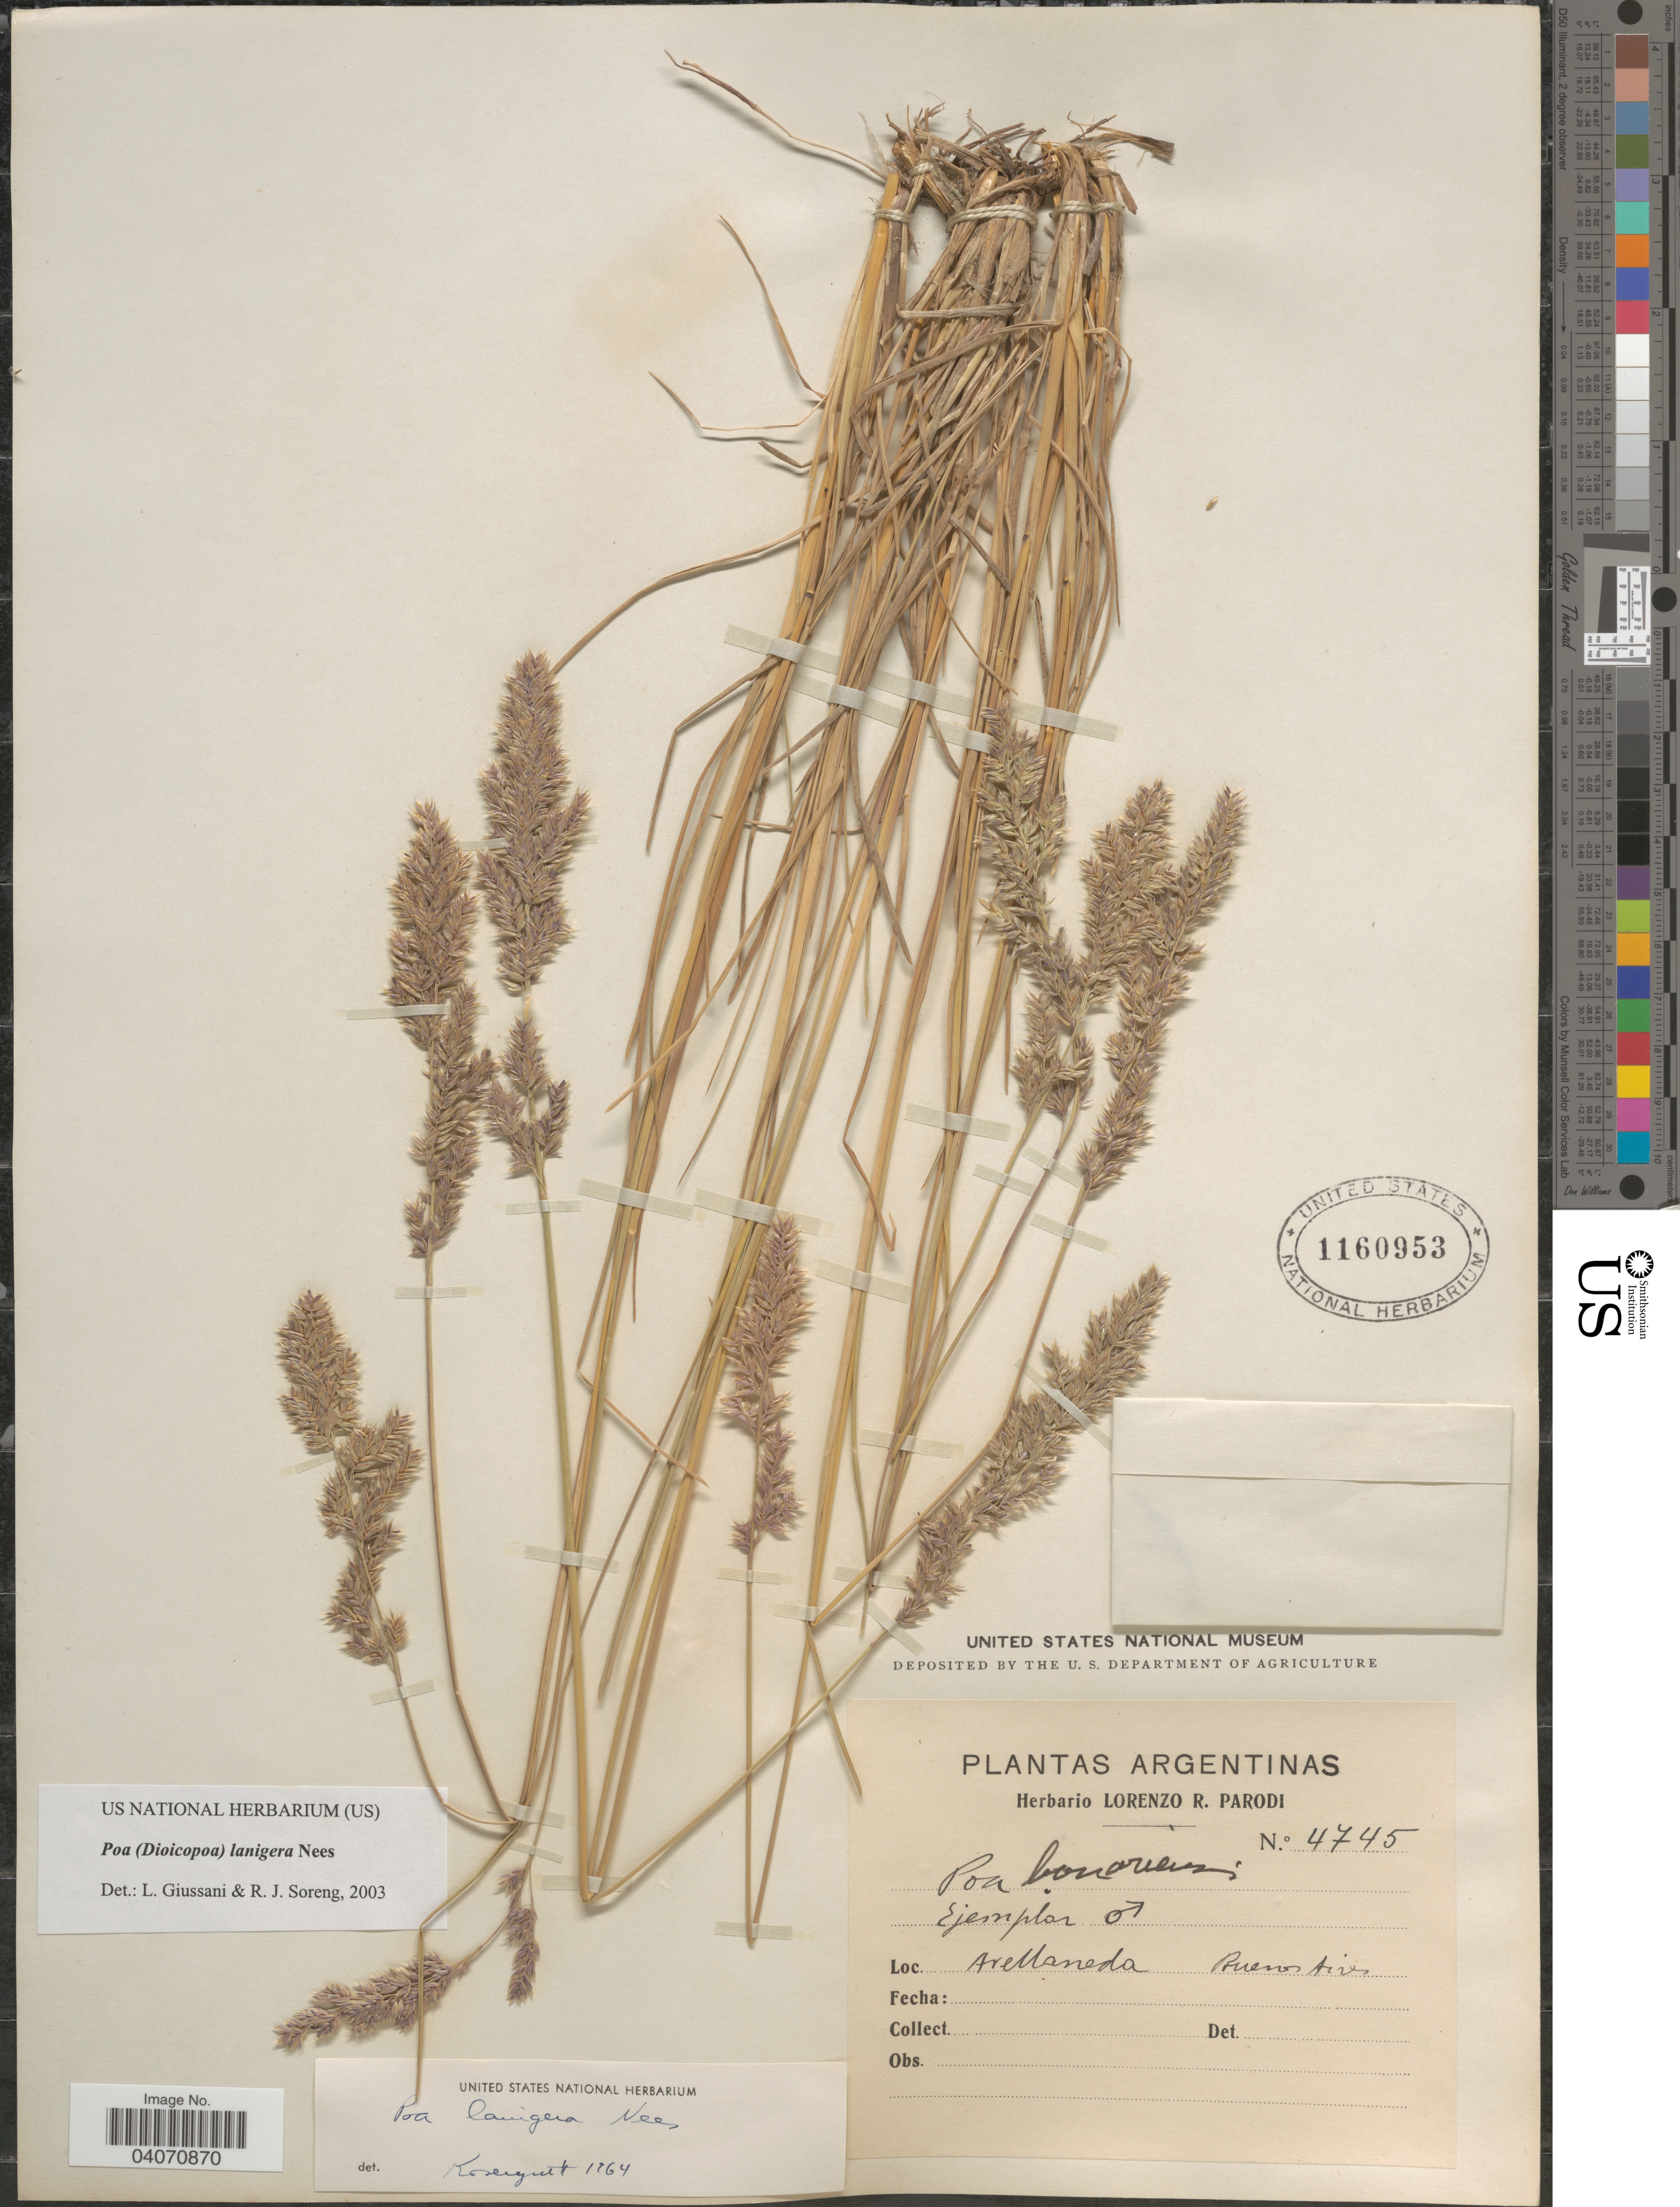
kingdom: Plantae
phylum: Tracheophyta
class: Liliopsida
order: Poales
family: Poaceae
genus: Poa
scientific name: Poa lanigera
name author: Nees in Mart.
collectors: ex herb. Parodi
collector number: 4745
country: Argentina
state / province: Buenos Aires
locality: Avellaneda.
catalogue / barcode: US 1160953